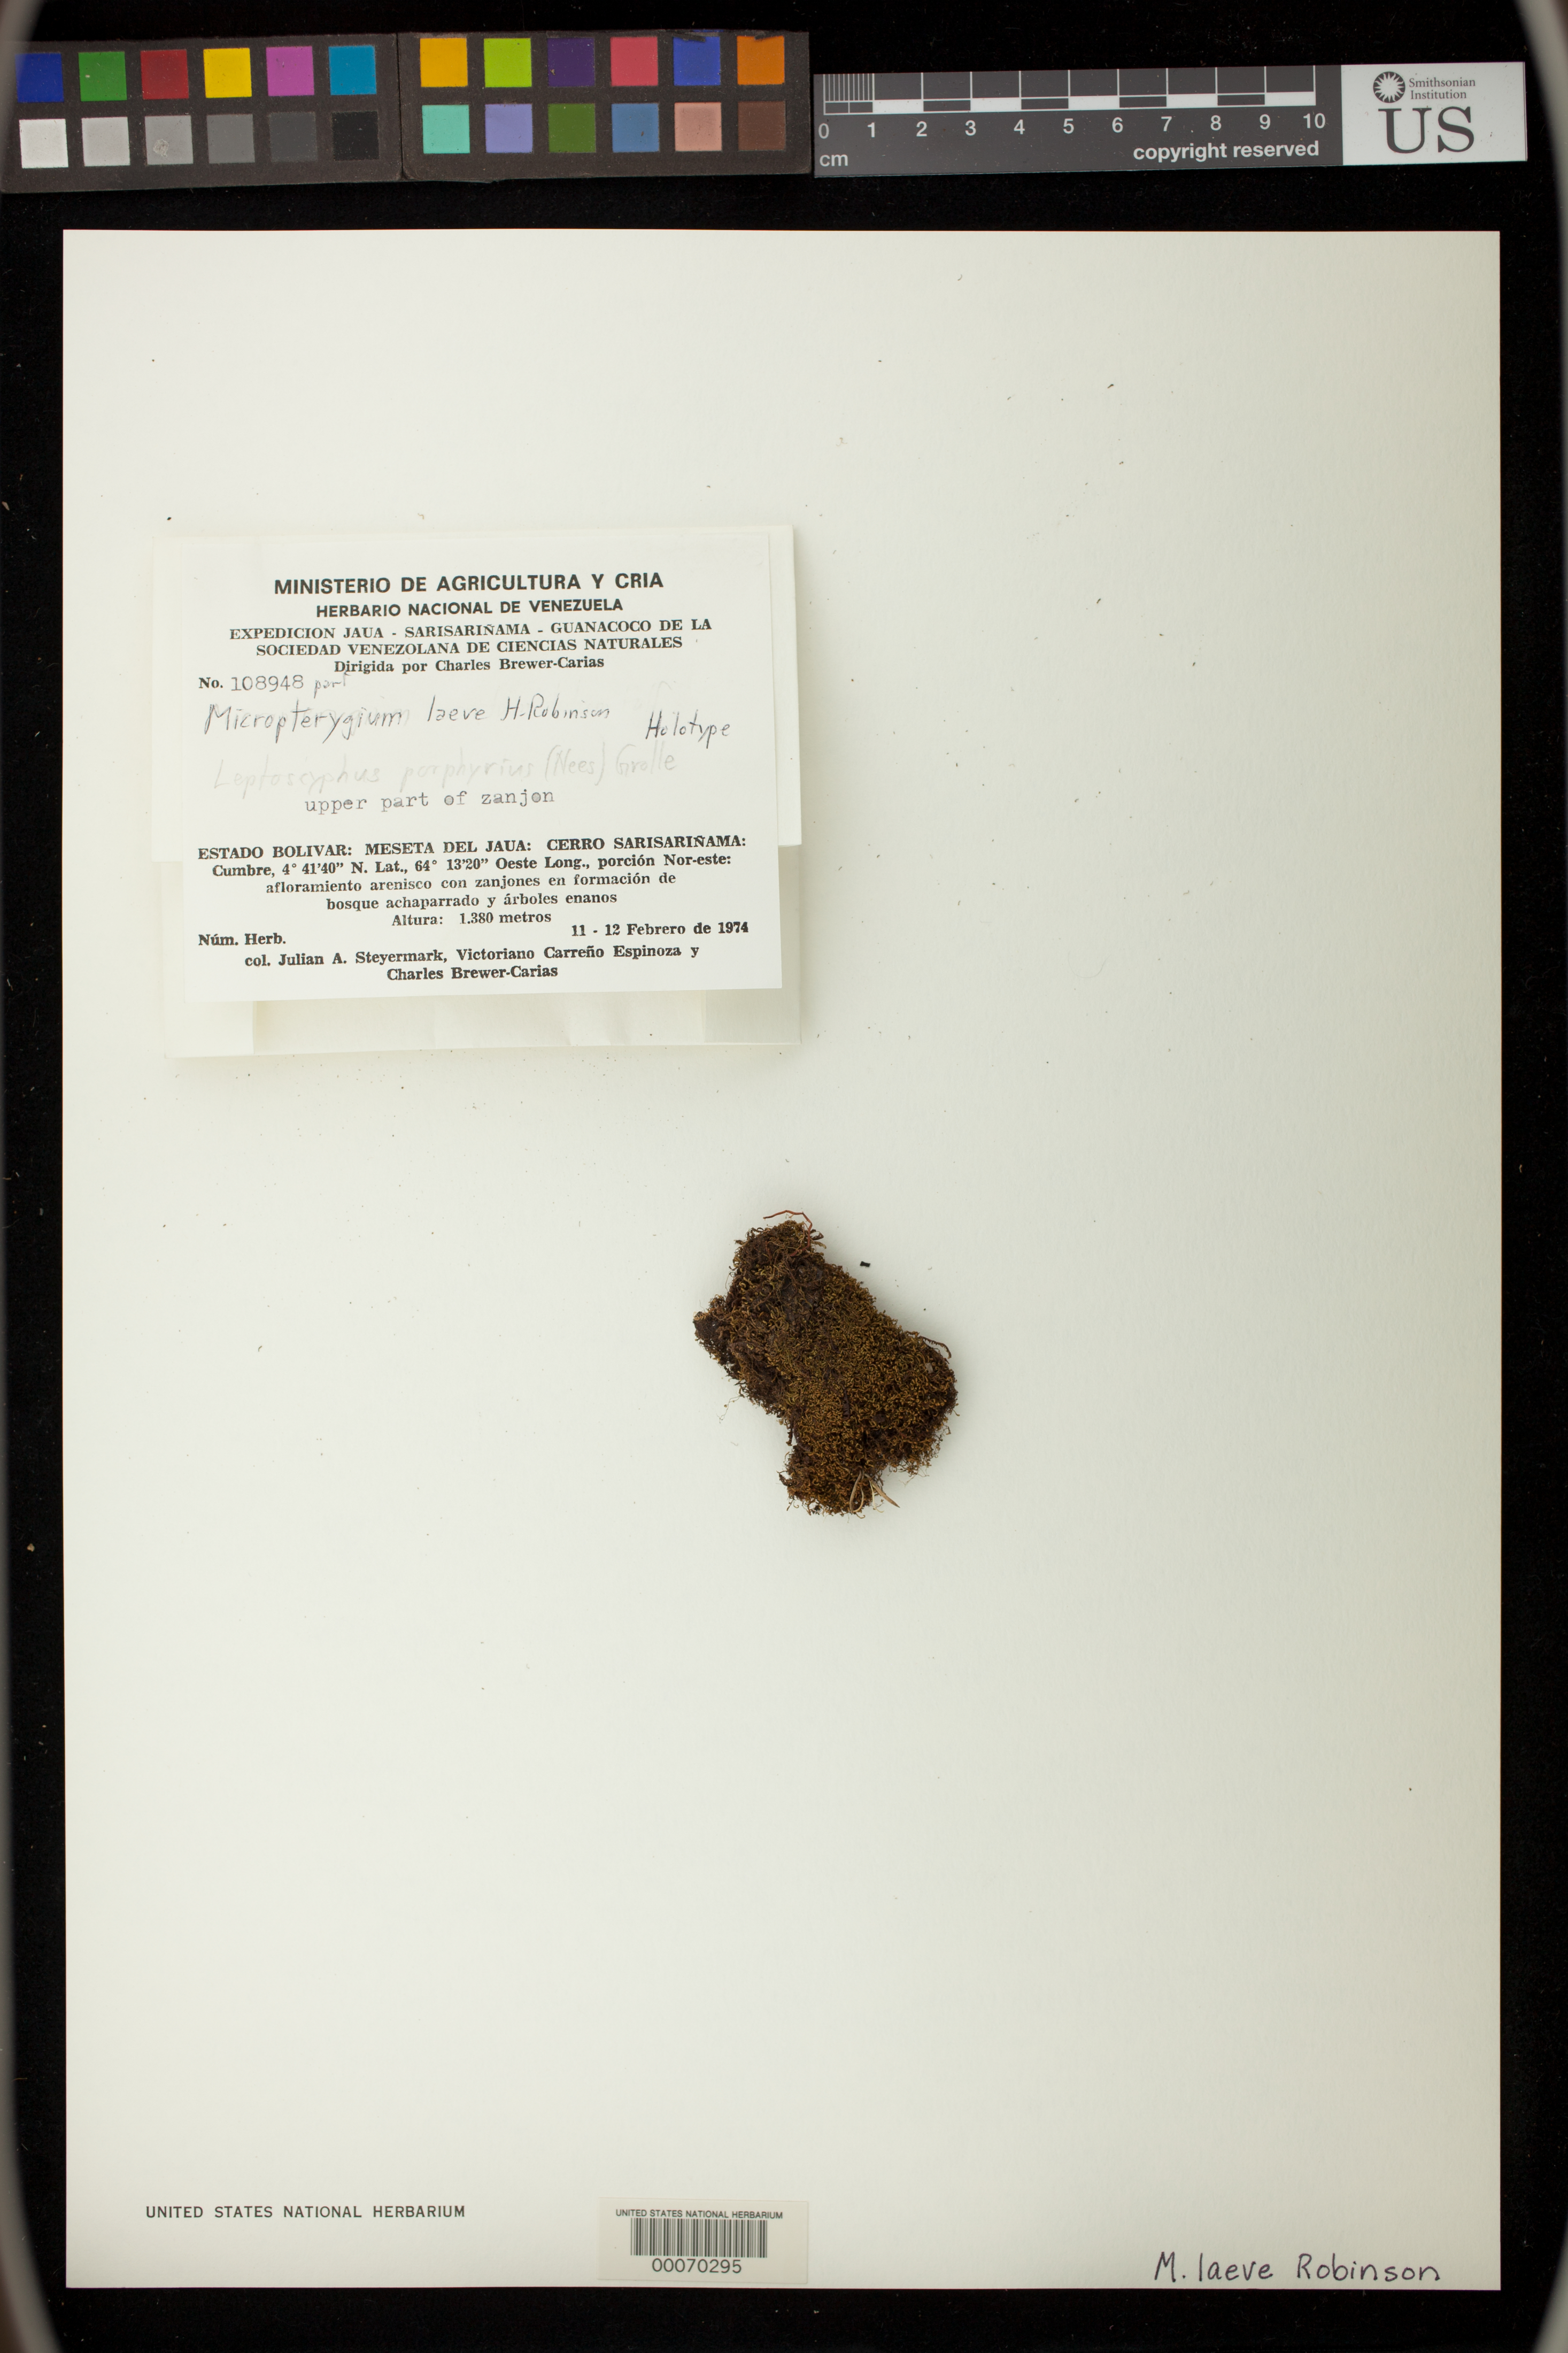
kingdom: Plantae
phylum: Marchantiophyta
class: Jungermanniopsida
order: Jungermanniales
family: Lepidoziaceae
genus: Micropterygium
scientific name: Micropterygium laeve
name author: H. Rob.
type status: Holotype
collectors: J. Steyermark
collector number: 108948 p.p.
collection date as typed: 11 Feb 1974 or 12 Feb 1974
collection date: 1974-02-11 or 1974-02-12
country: Venezuela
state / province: Bolivar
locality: Meseta del Jaua, Cerro Sarisarinama, NW part of the summit.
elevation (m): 1380